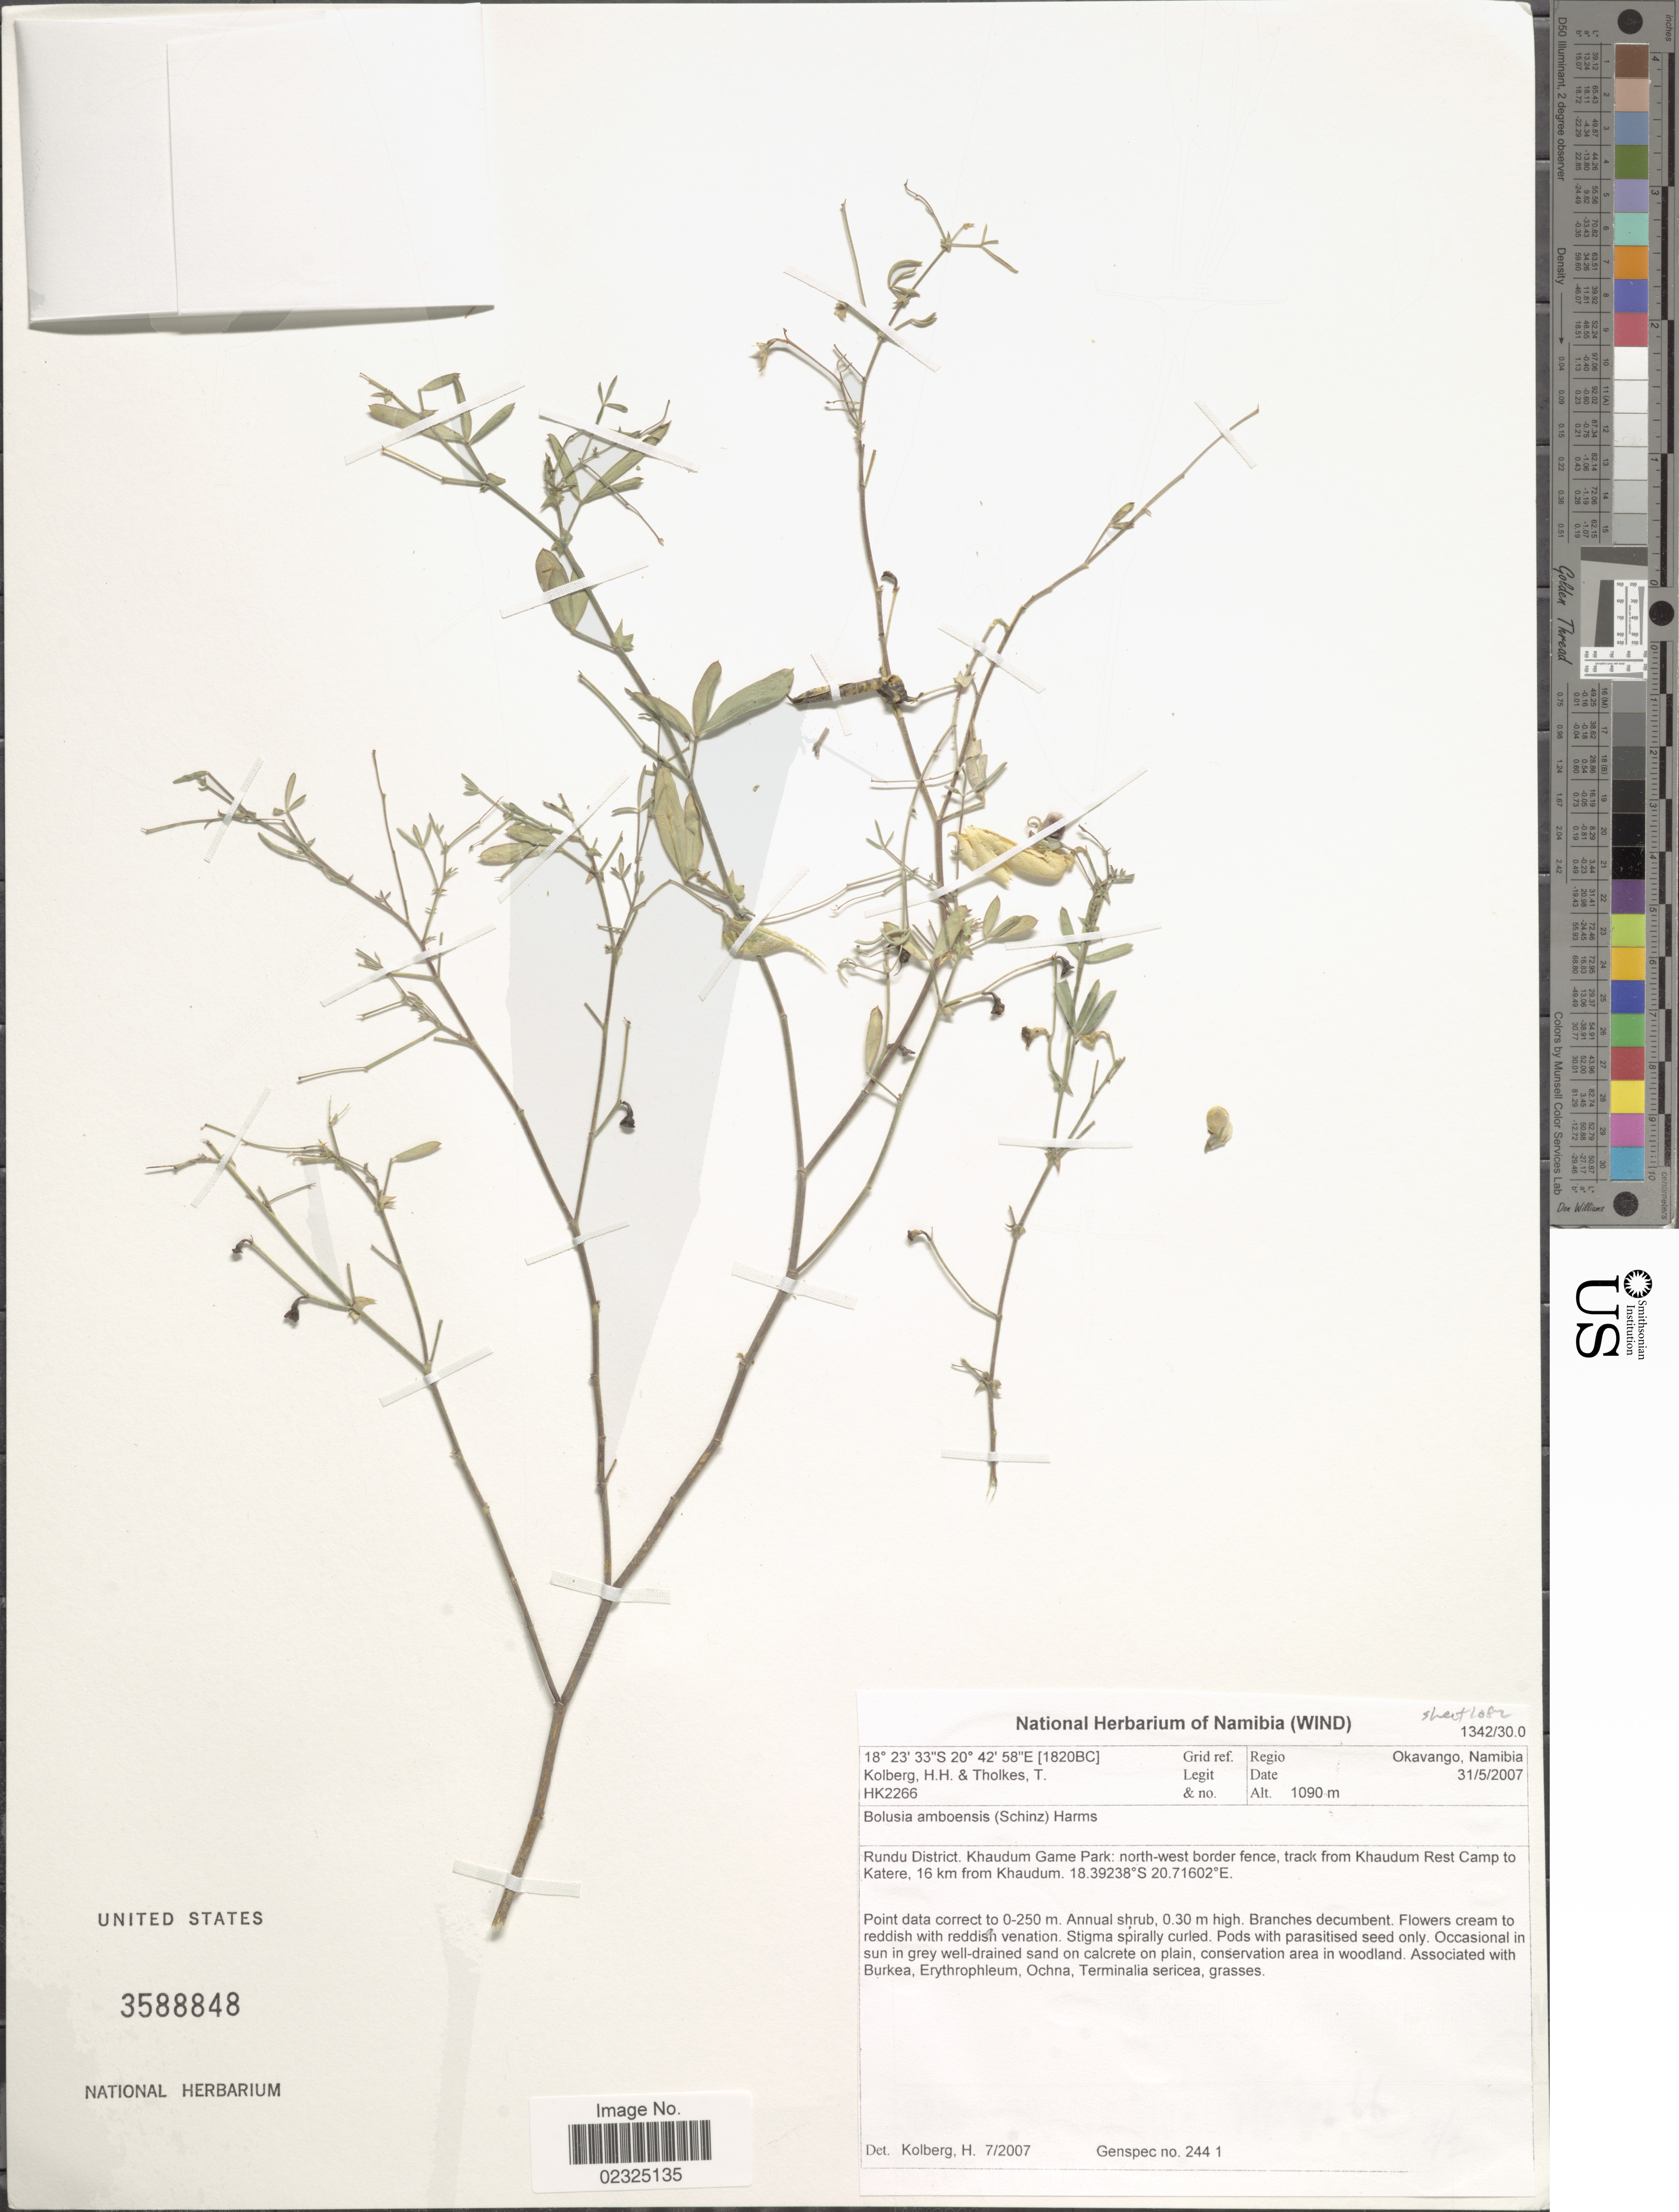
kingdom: Plantae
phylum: Tracheophyta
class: Magnoliopsida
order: Fabales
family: Fabaceae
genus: Bolusia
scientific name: Bolusia sp.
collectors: H. H. Kolberg & T. Tholkes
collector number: HK2266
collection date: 2007-05-31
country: Namibia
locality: Okavango, Rundu District, Khaudum Game Park: north-west border fence, track from Khaudum Rest Camp to Katere, 16 km from Khaudum.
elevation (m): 1090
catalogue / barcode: US 3588848